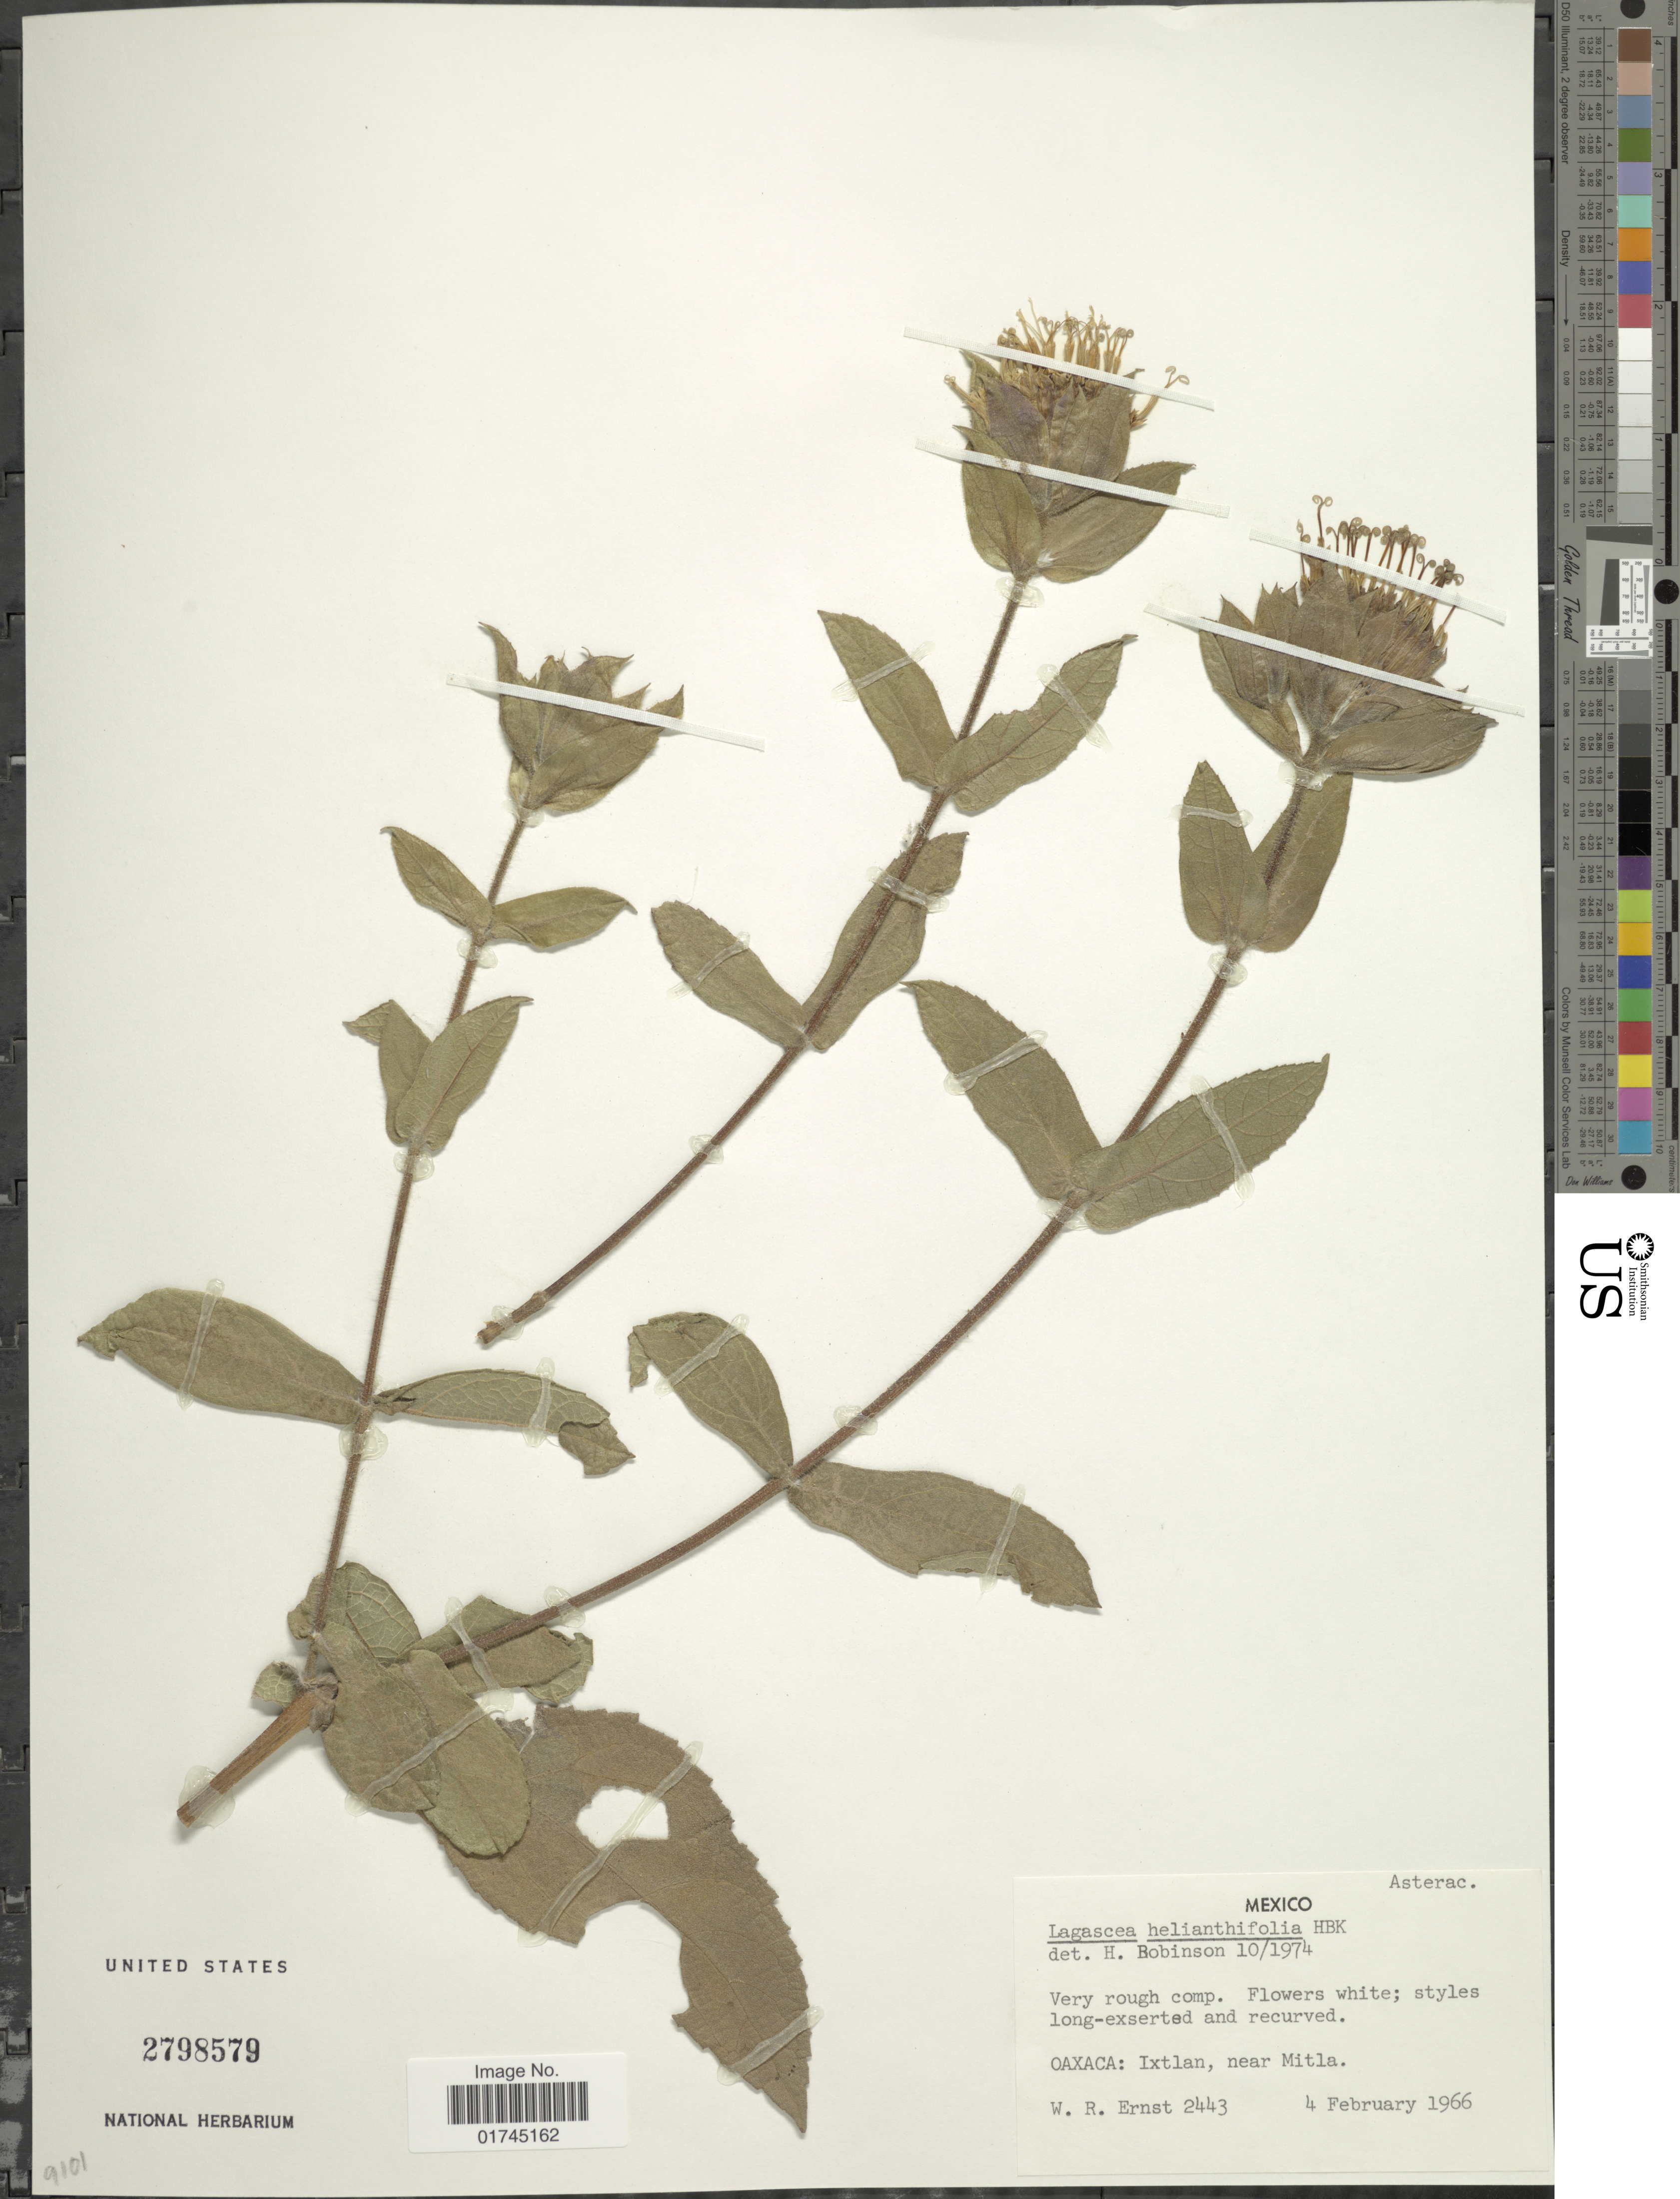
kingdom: Plantae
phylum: Tracheophyta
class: Magnoliopsida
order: Asterales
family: Asteraceae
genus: Lagascea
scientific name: Lagascea helianthifolia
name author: Kunth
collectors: W. R. Ernst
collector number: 2443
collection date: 1966-02-04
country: Mexico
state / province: Oaxaca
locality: Ixtlan, near Mitla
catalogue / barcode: US 2798579